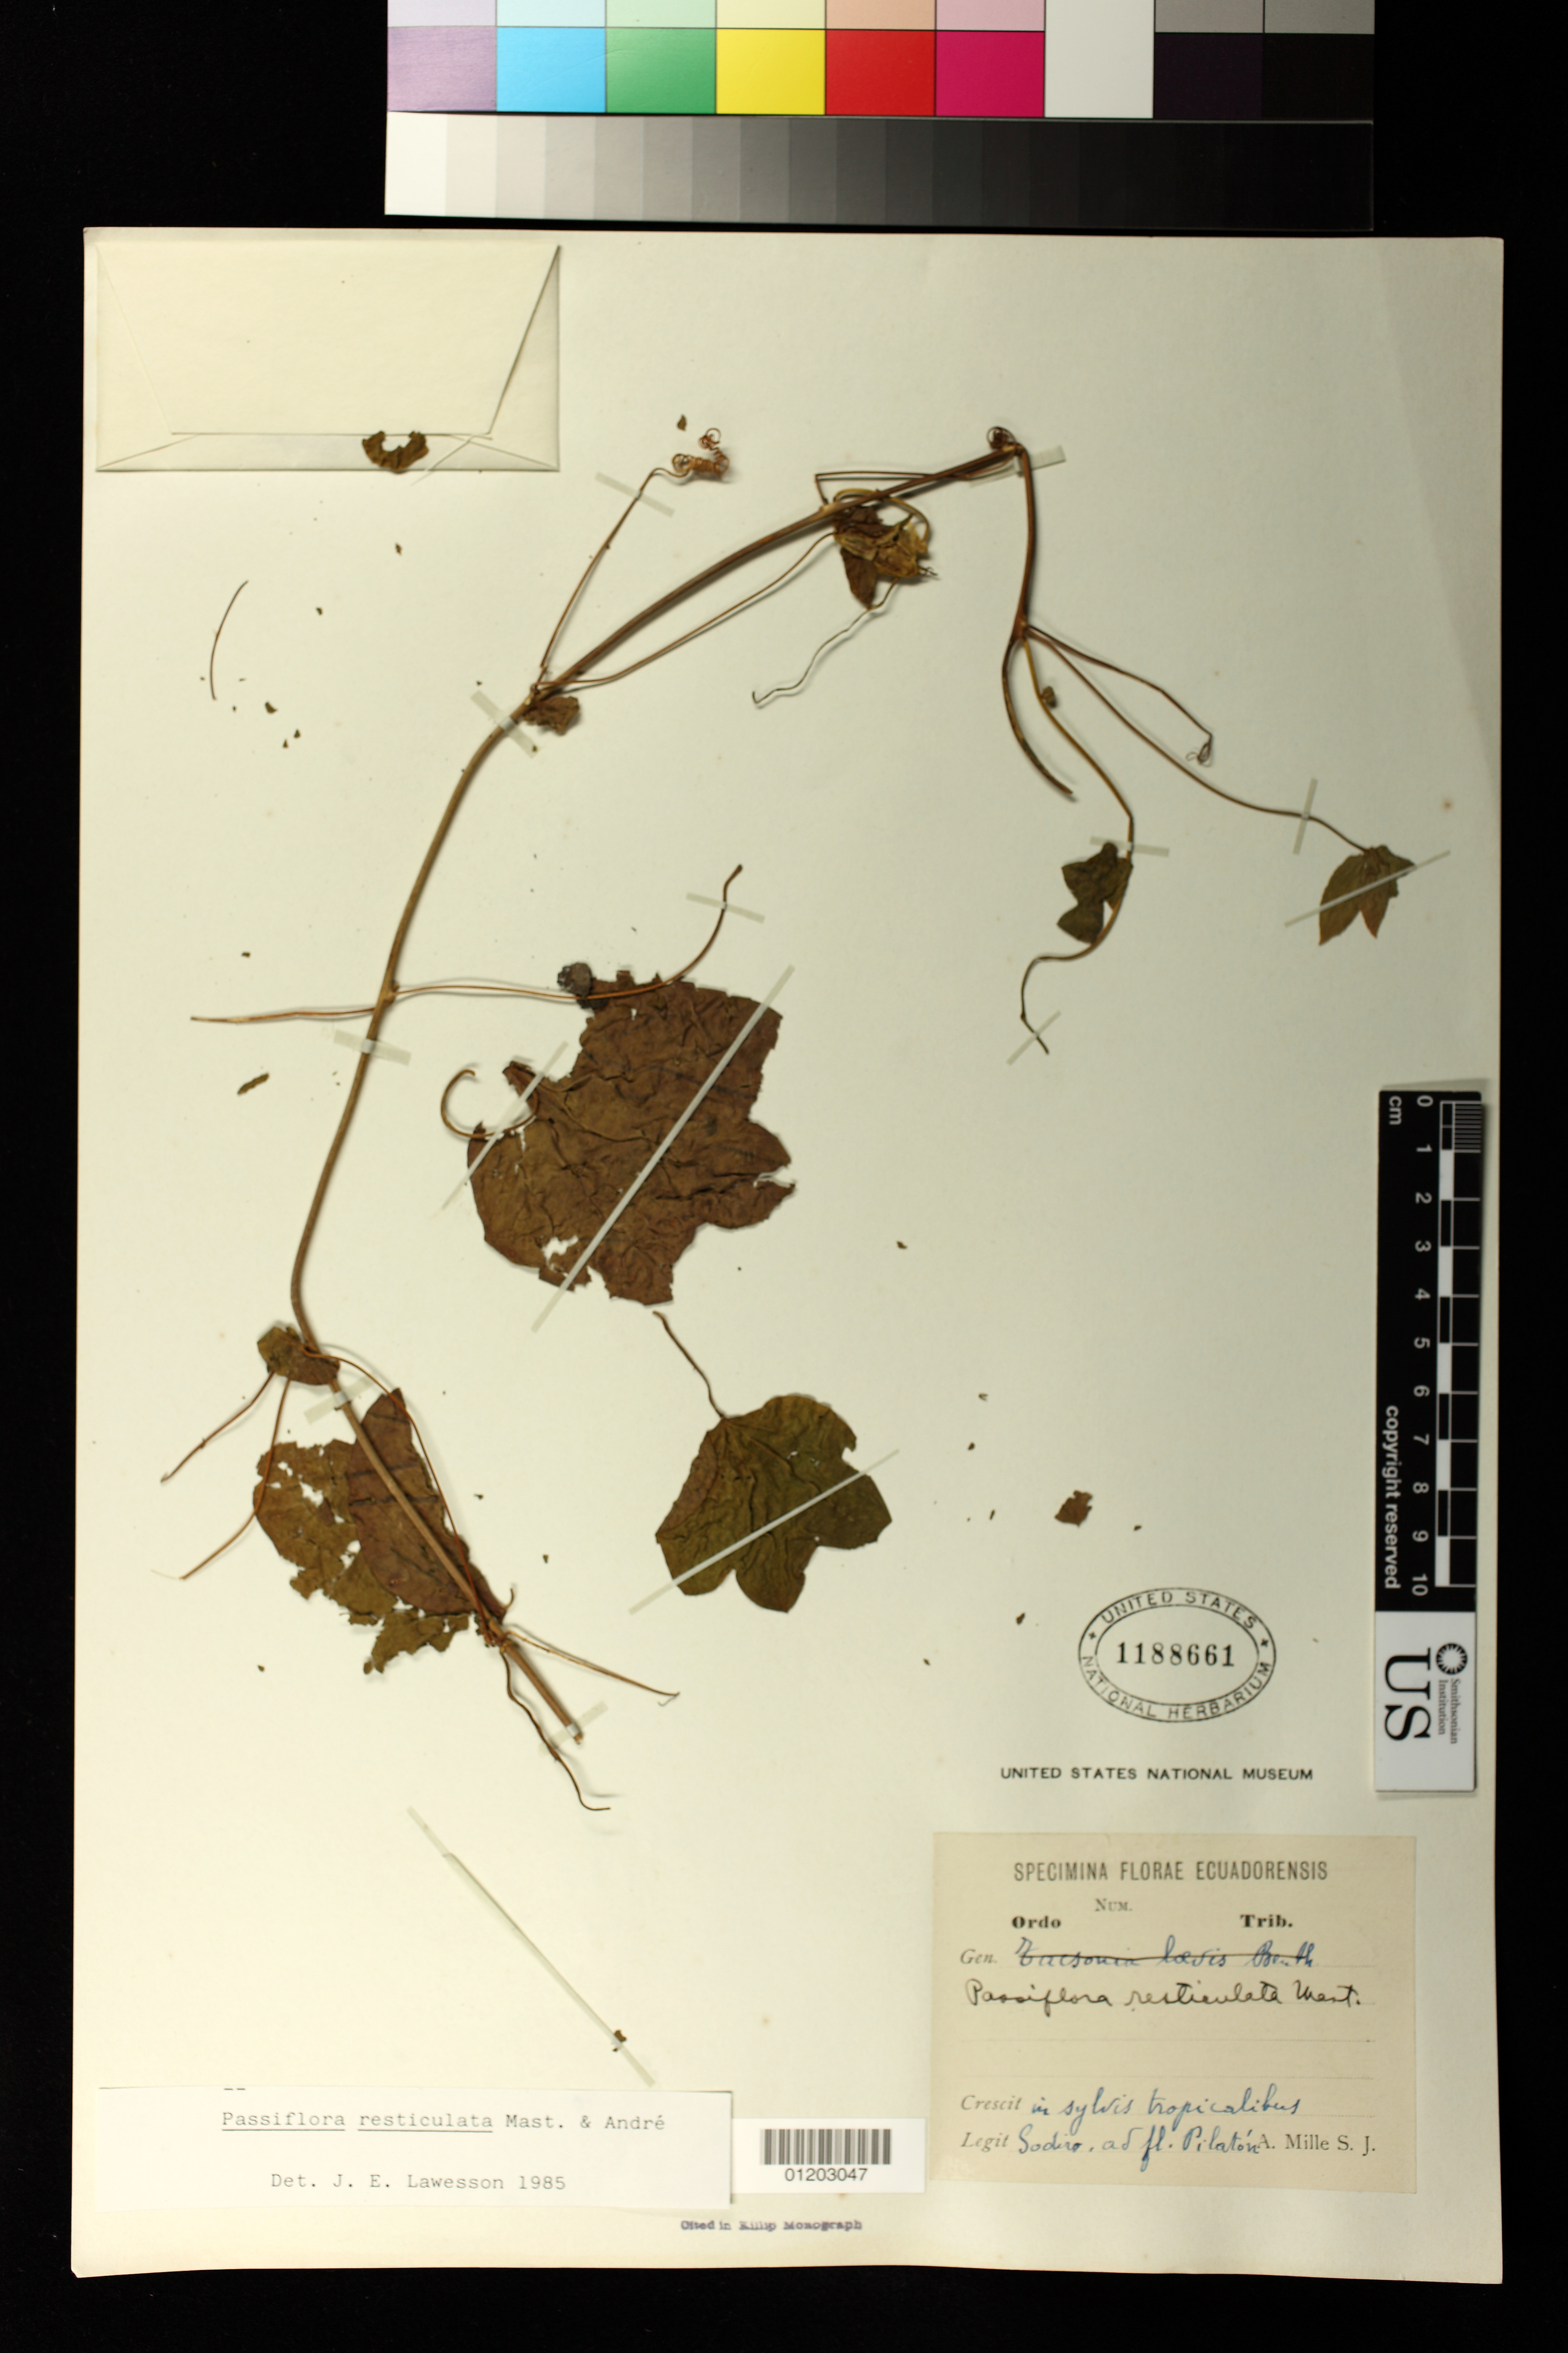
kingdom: Plantae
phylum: Tracheophyta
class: Magnoliopsida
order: Malpighiales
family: Passifloraceae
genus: Passiflora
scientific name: Passiflora resticulata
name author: Mast. & André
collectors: S. J. A. Mille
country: Ecuador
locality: in sylvis tropicalibus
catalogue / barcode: US 1188661